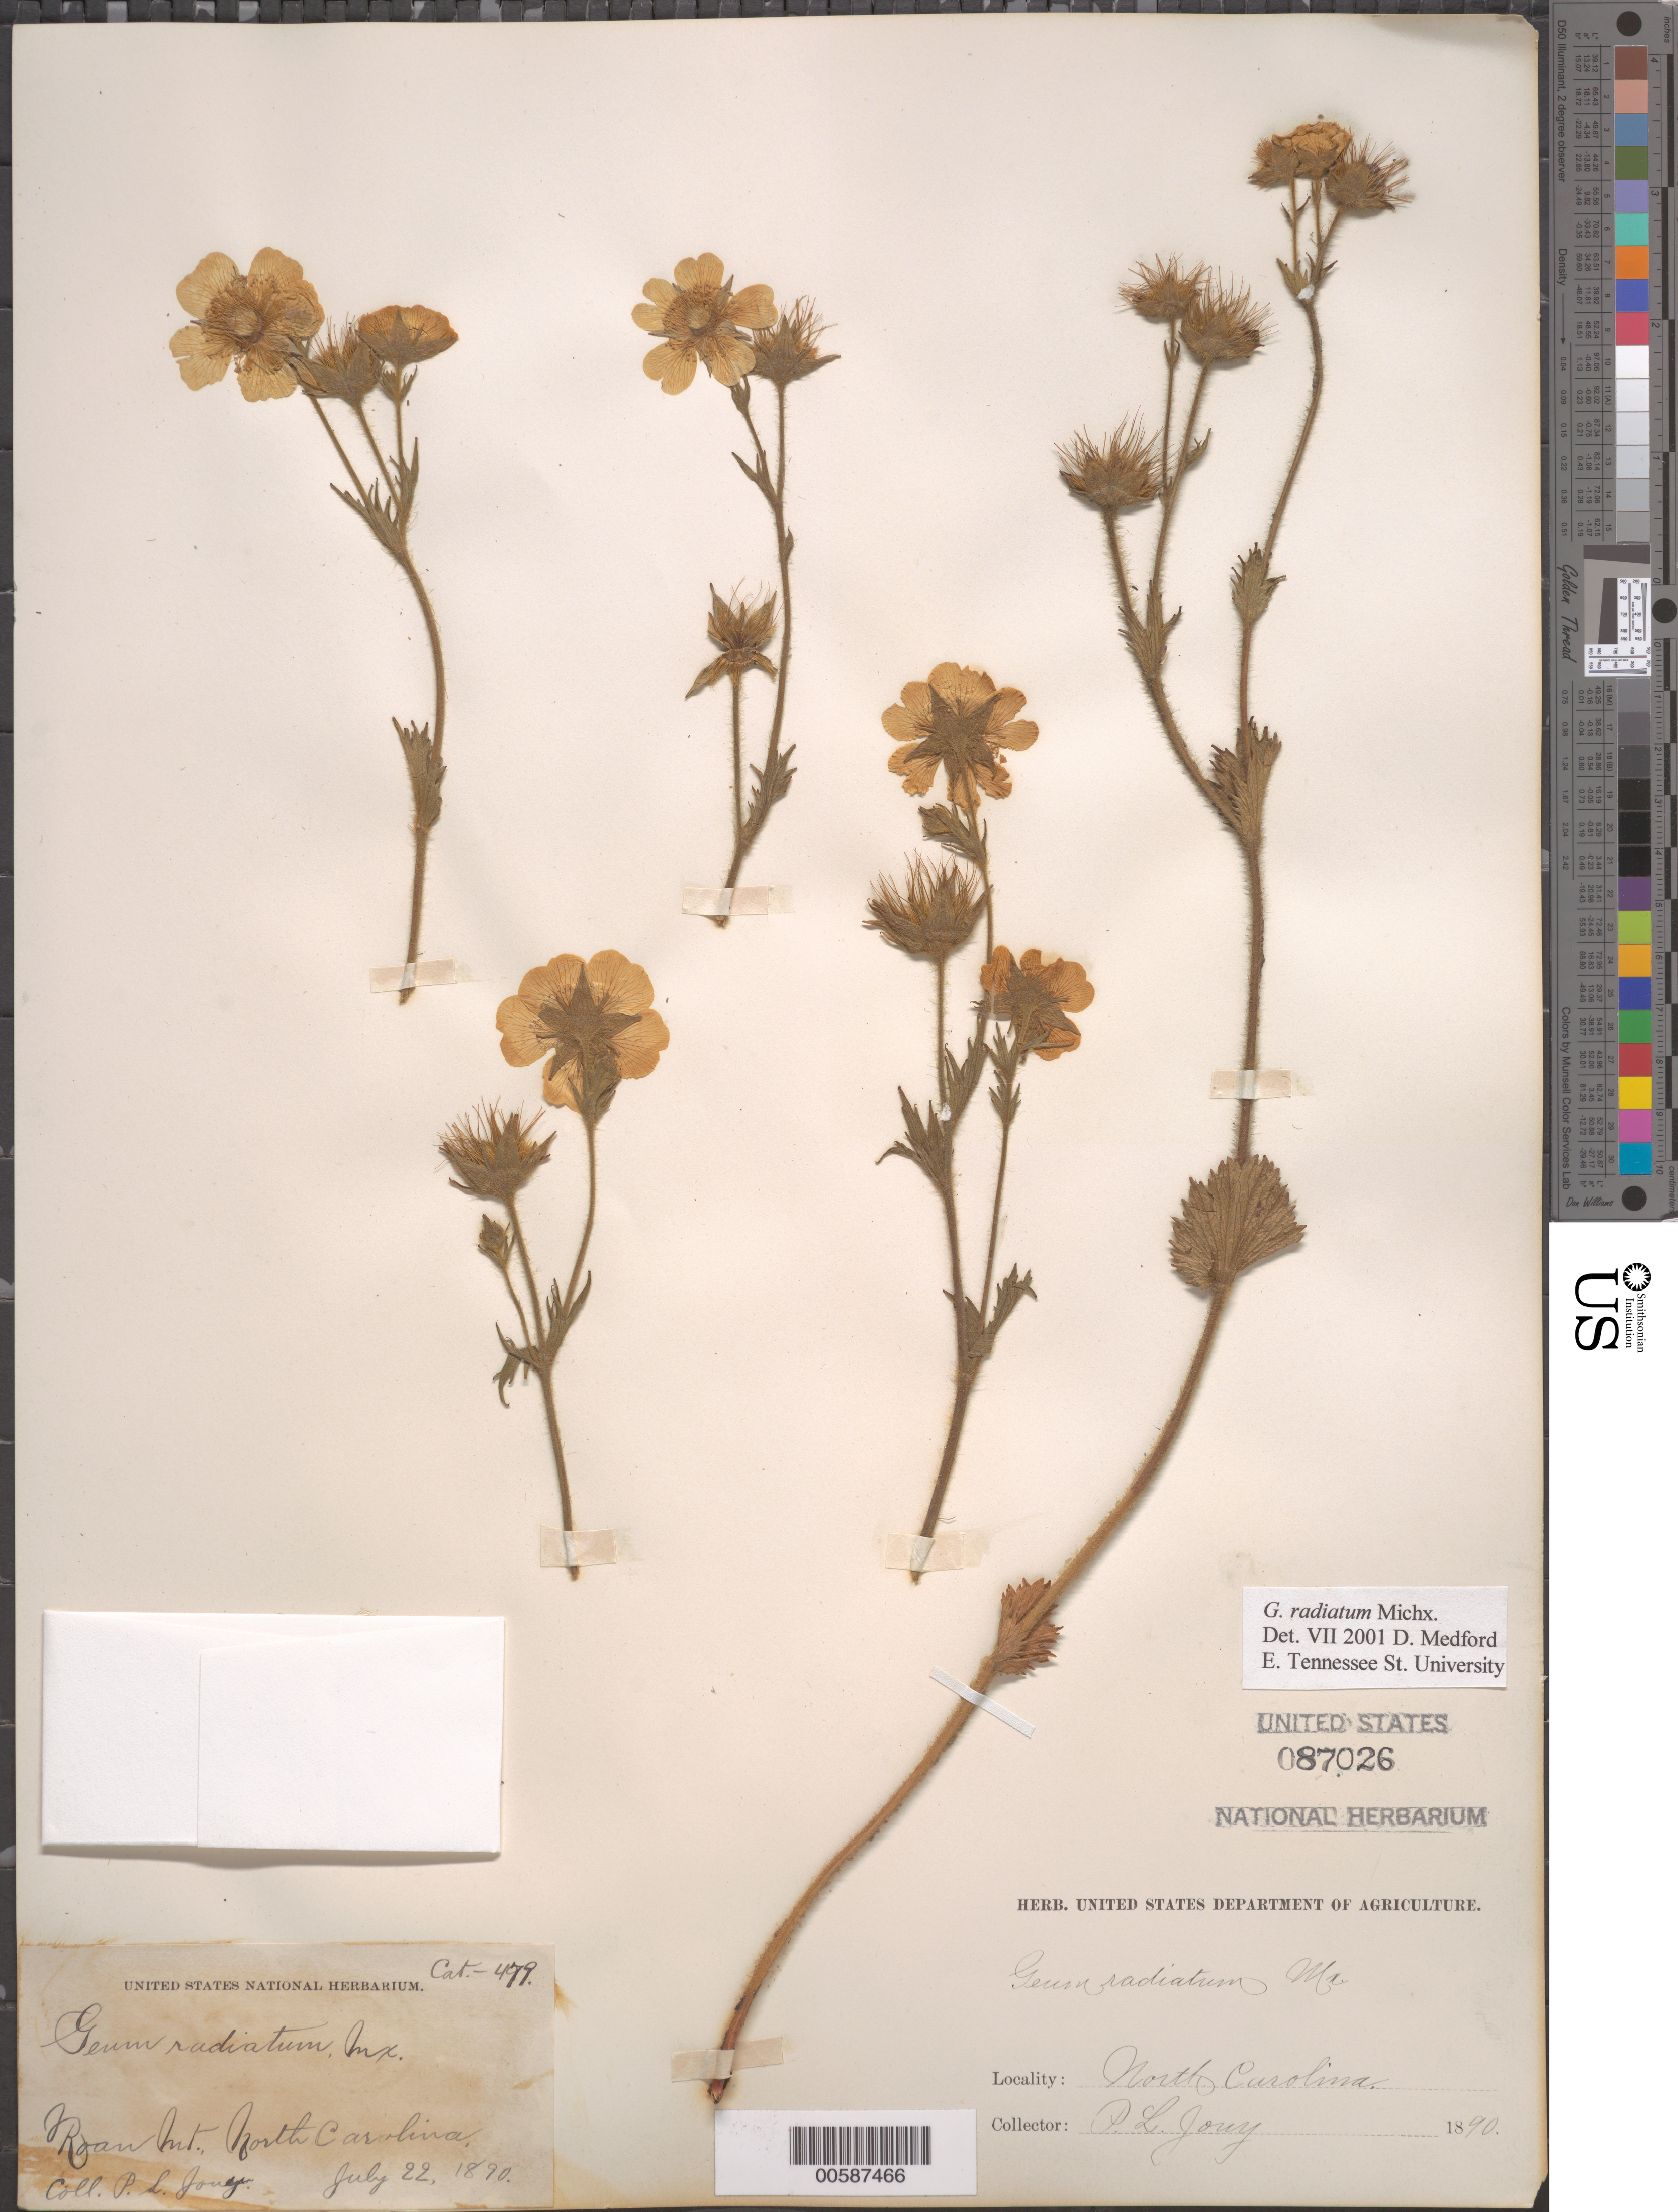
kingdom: Plantae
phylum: Tracheophyta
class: Magnoliopsida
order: Rosales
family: Rosaceae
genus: Geum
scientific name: Geum radiatum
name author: Michx.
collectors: P. Jouy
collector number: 479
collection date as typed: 22 Jul 1890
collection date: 1890-07-22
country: United States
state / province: North Carolina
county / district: Mitchell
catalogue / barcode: US 87026